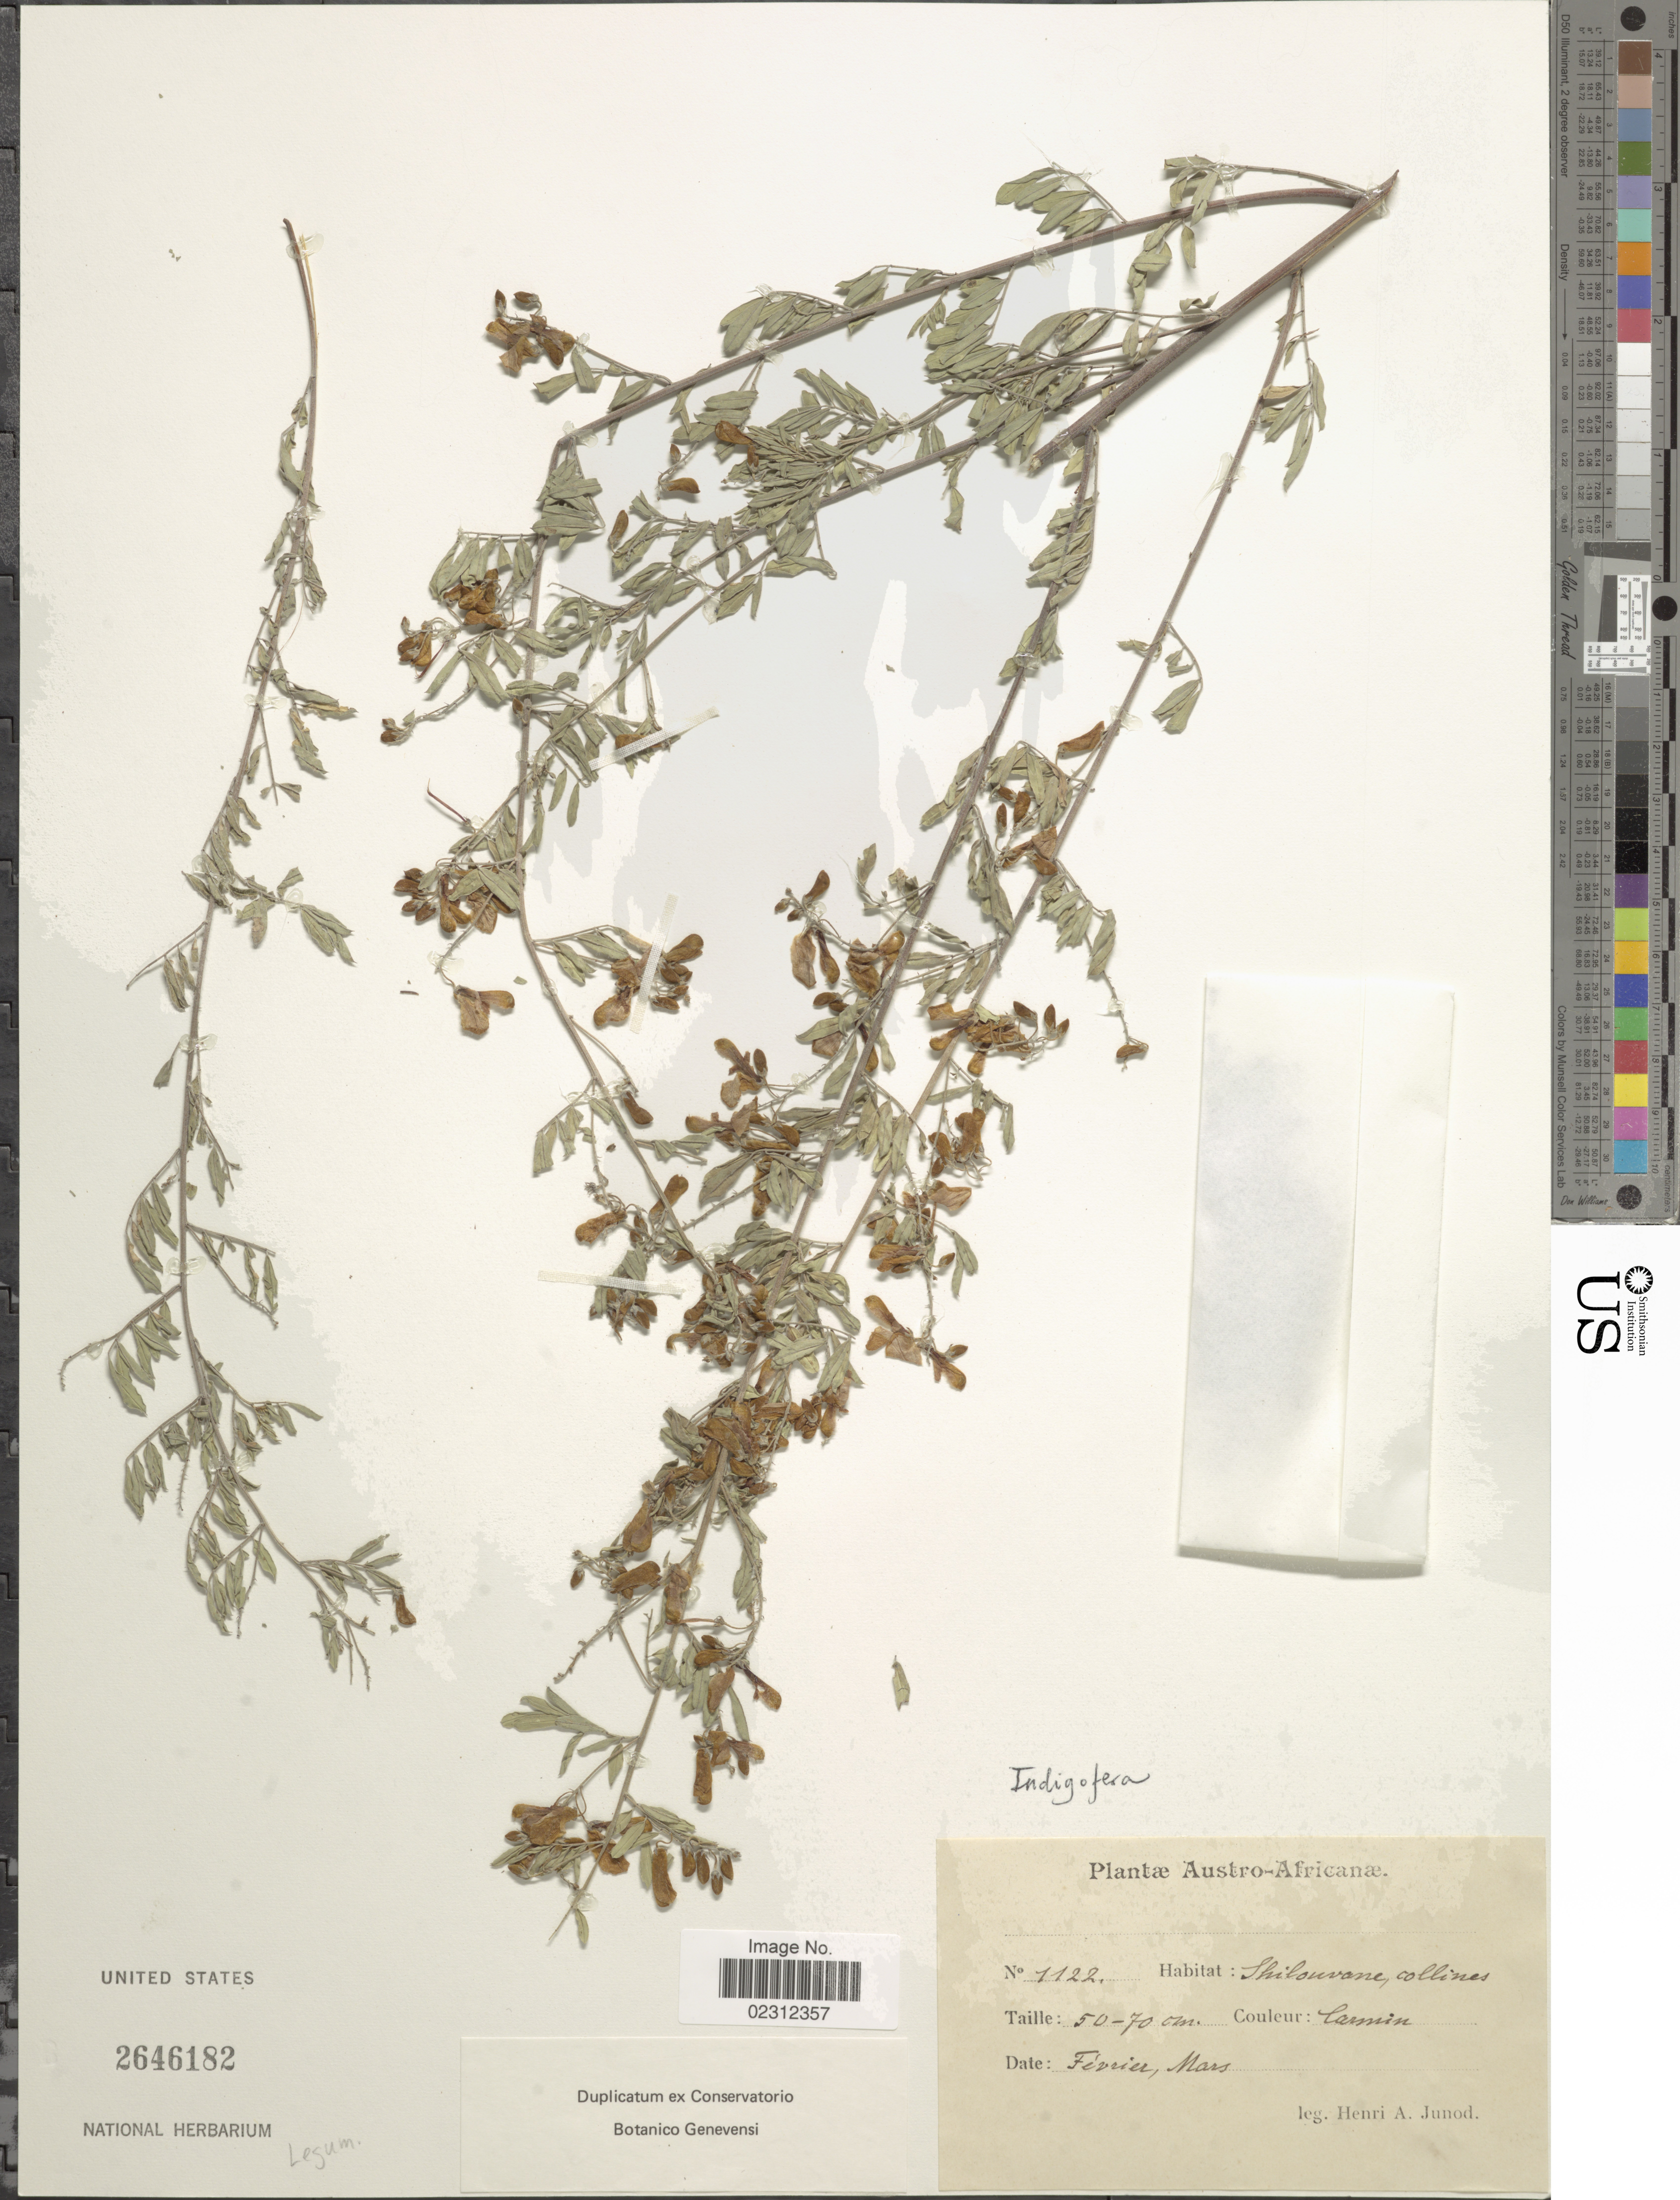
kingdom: Plantae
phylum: Tracheophyta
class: Magnoliopsida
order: Fabales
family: Fabaceae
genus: Indigofera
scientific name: Indigofera sp.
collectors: H. Junod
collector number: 1122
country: South Africa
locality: Austro-Africanae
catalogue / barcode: US 2646182